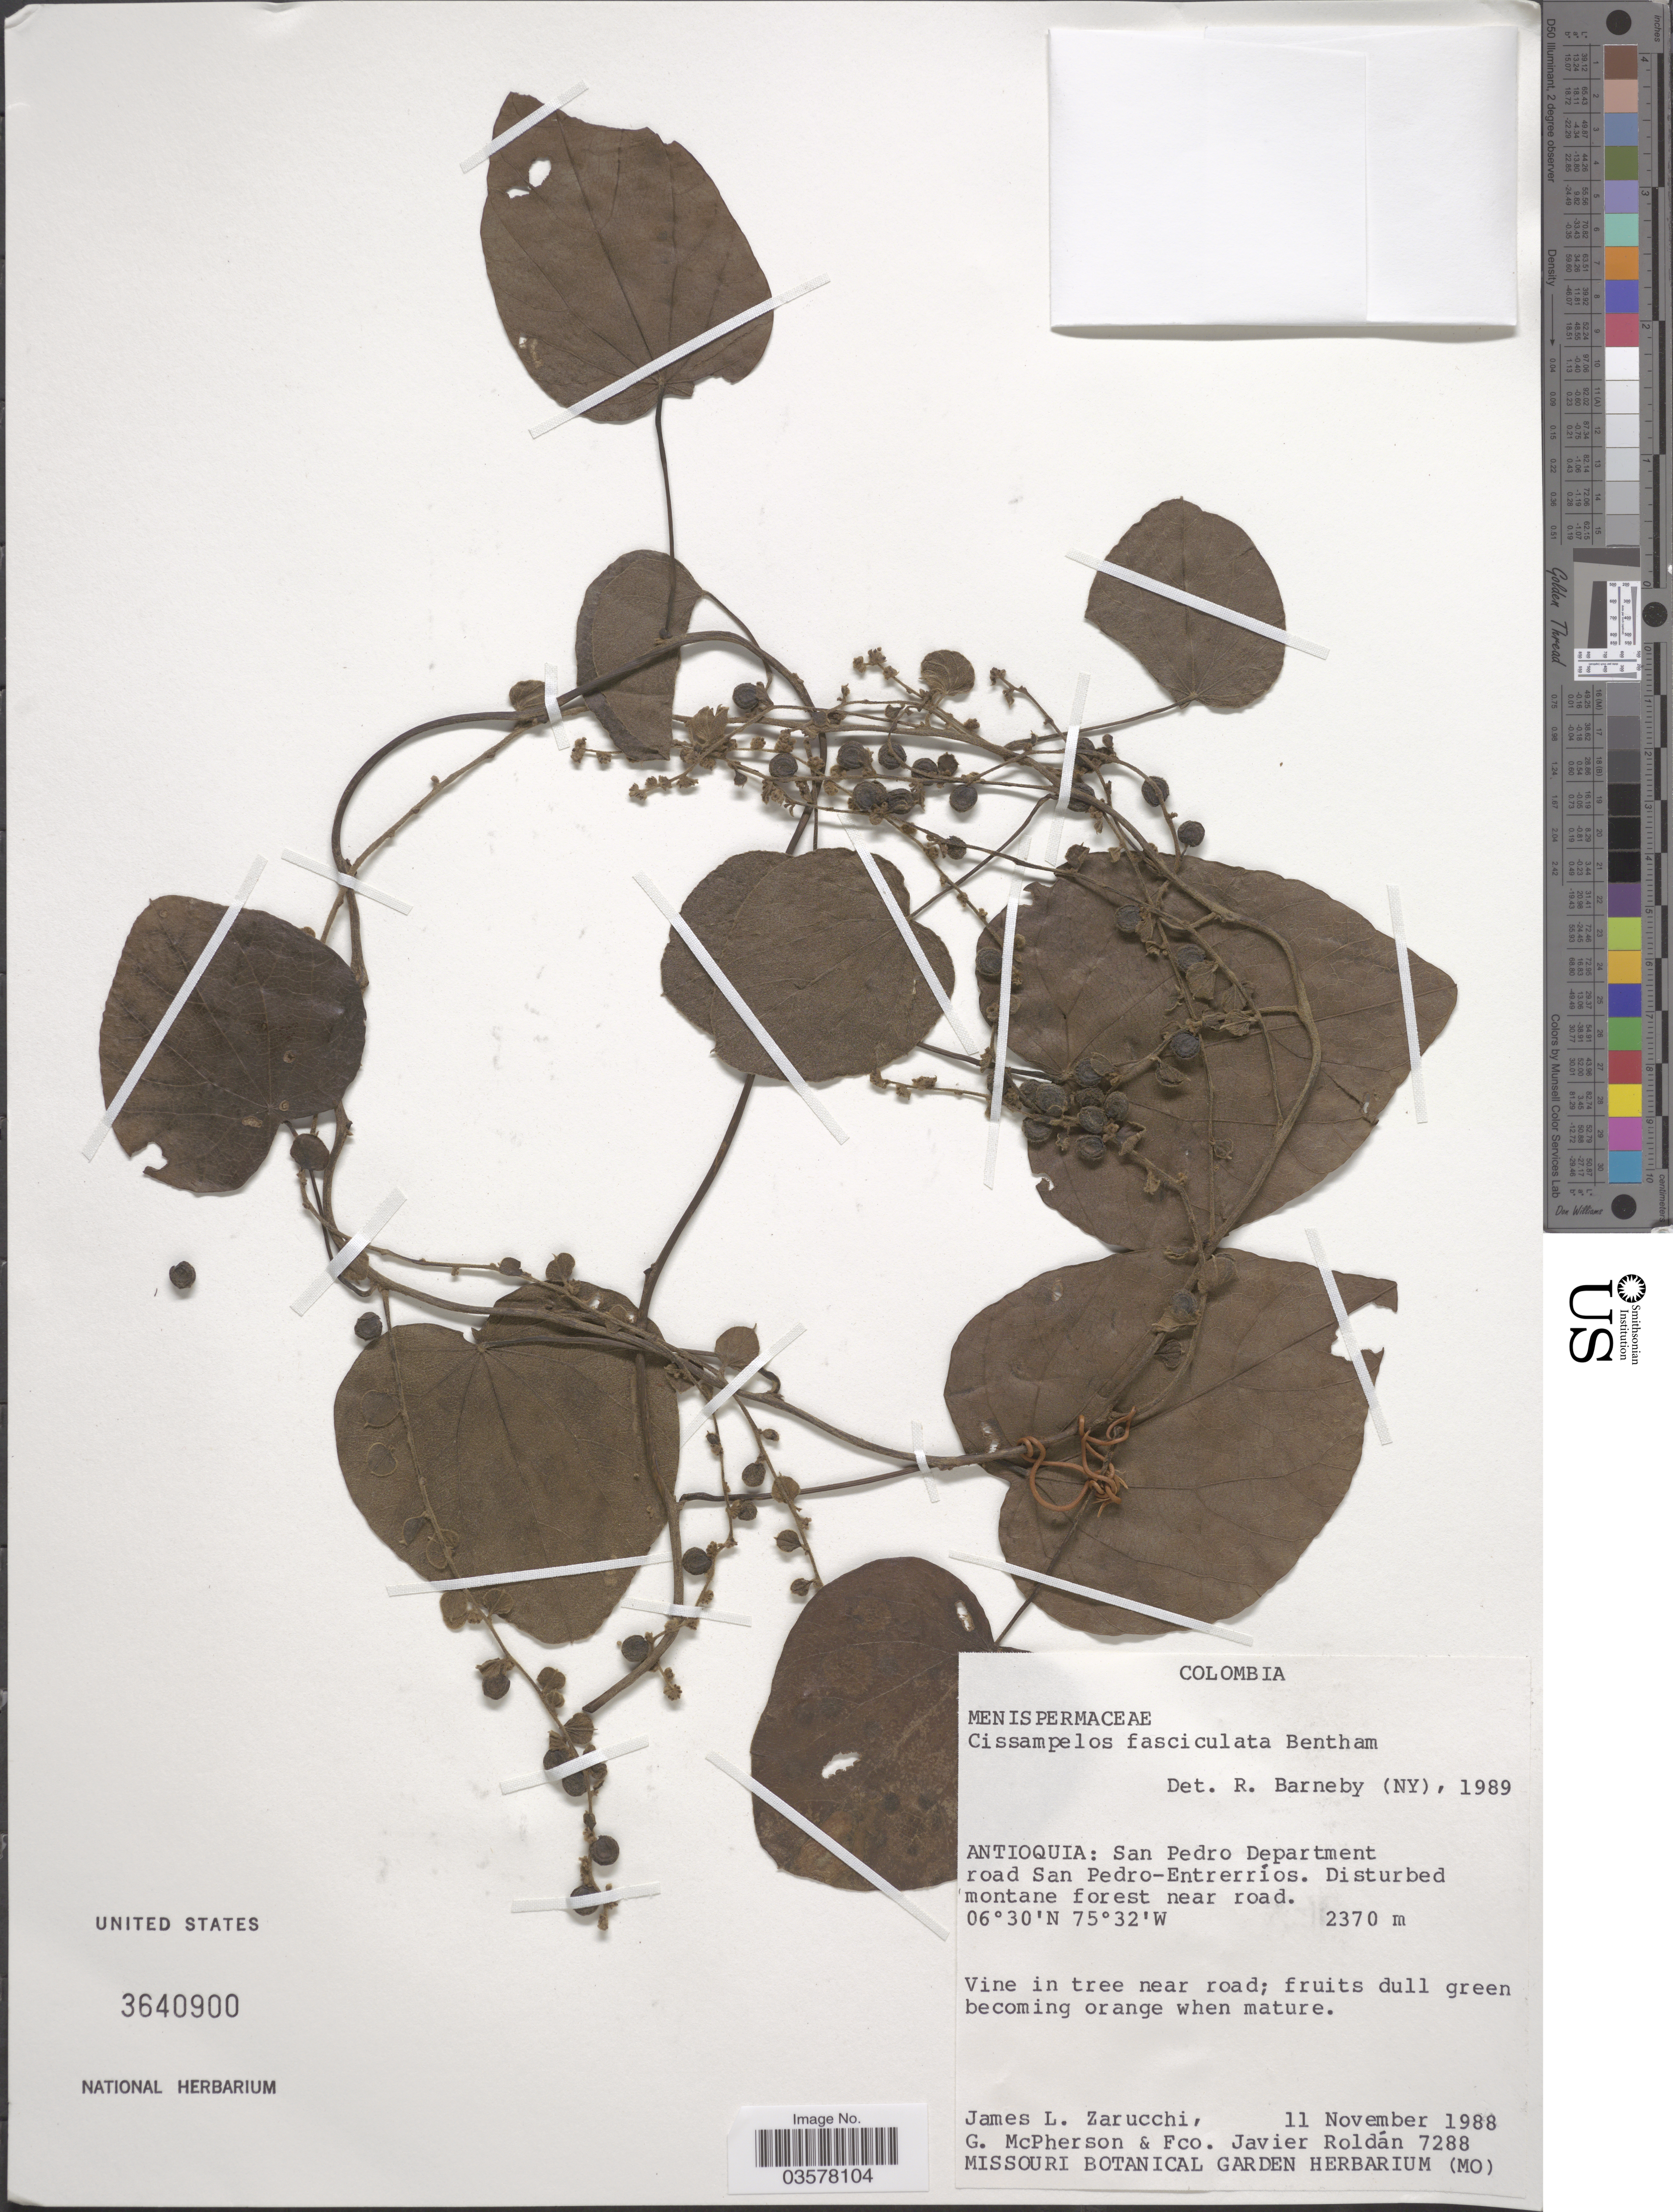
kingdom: Plantae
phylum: Tracheophyta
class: Magnoliopsida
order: Ranunculales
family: Menispermaceae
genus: Cissampelos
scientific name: Cissampelos fasciculata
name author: Benth.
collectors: J. L. Zarucchi, G. McPherson & F. J. Roldán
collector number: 7288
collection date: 1988-11-11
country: Colombia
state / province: Antioquia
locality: San Pedro Department road San Pedro-Entrerríos.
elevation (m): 2370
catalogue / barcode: US 3640900